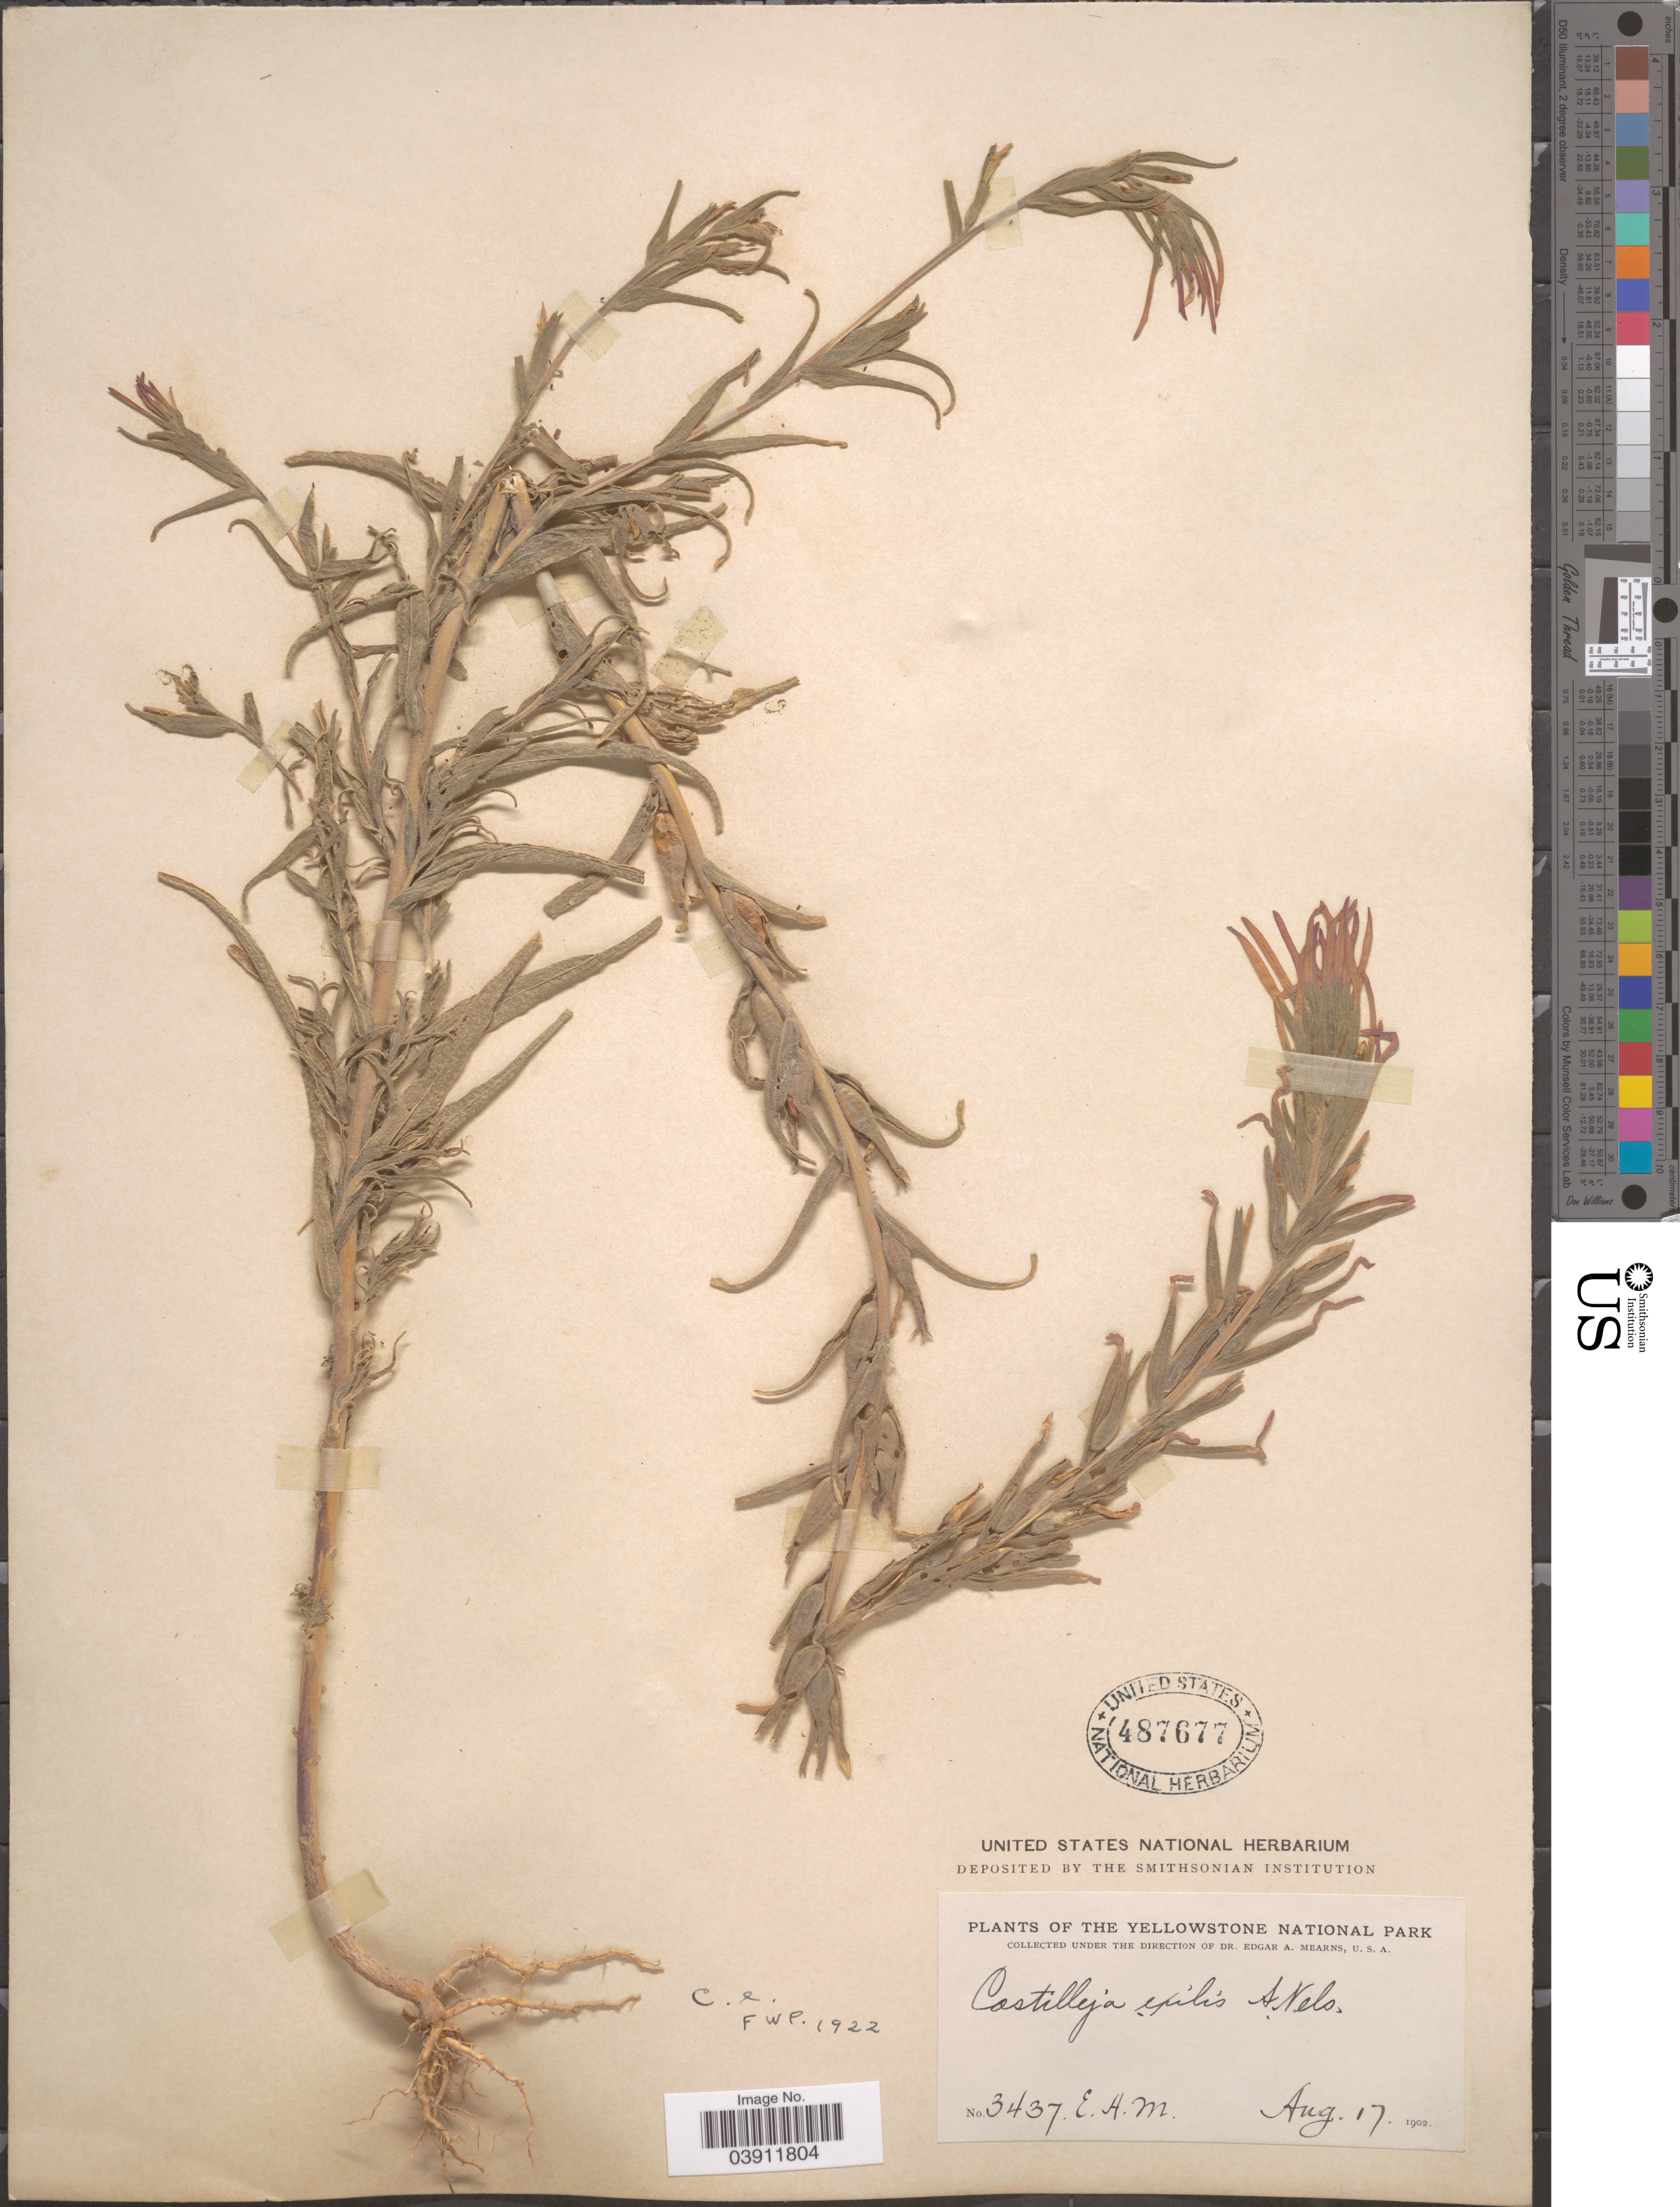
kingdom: Plantae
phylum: Tracheophyta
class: Magnoliopsida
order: Lamiales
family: Orobanchaceae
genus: Castilleja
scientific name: Castilleja exilis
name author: A. Nelson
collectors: E. A. Mearns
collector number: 3437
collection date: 1902-08-17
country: United States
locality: Yellowstone National Park.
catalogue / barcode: US 487677